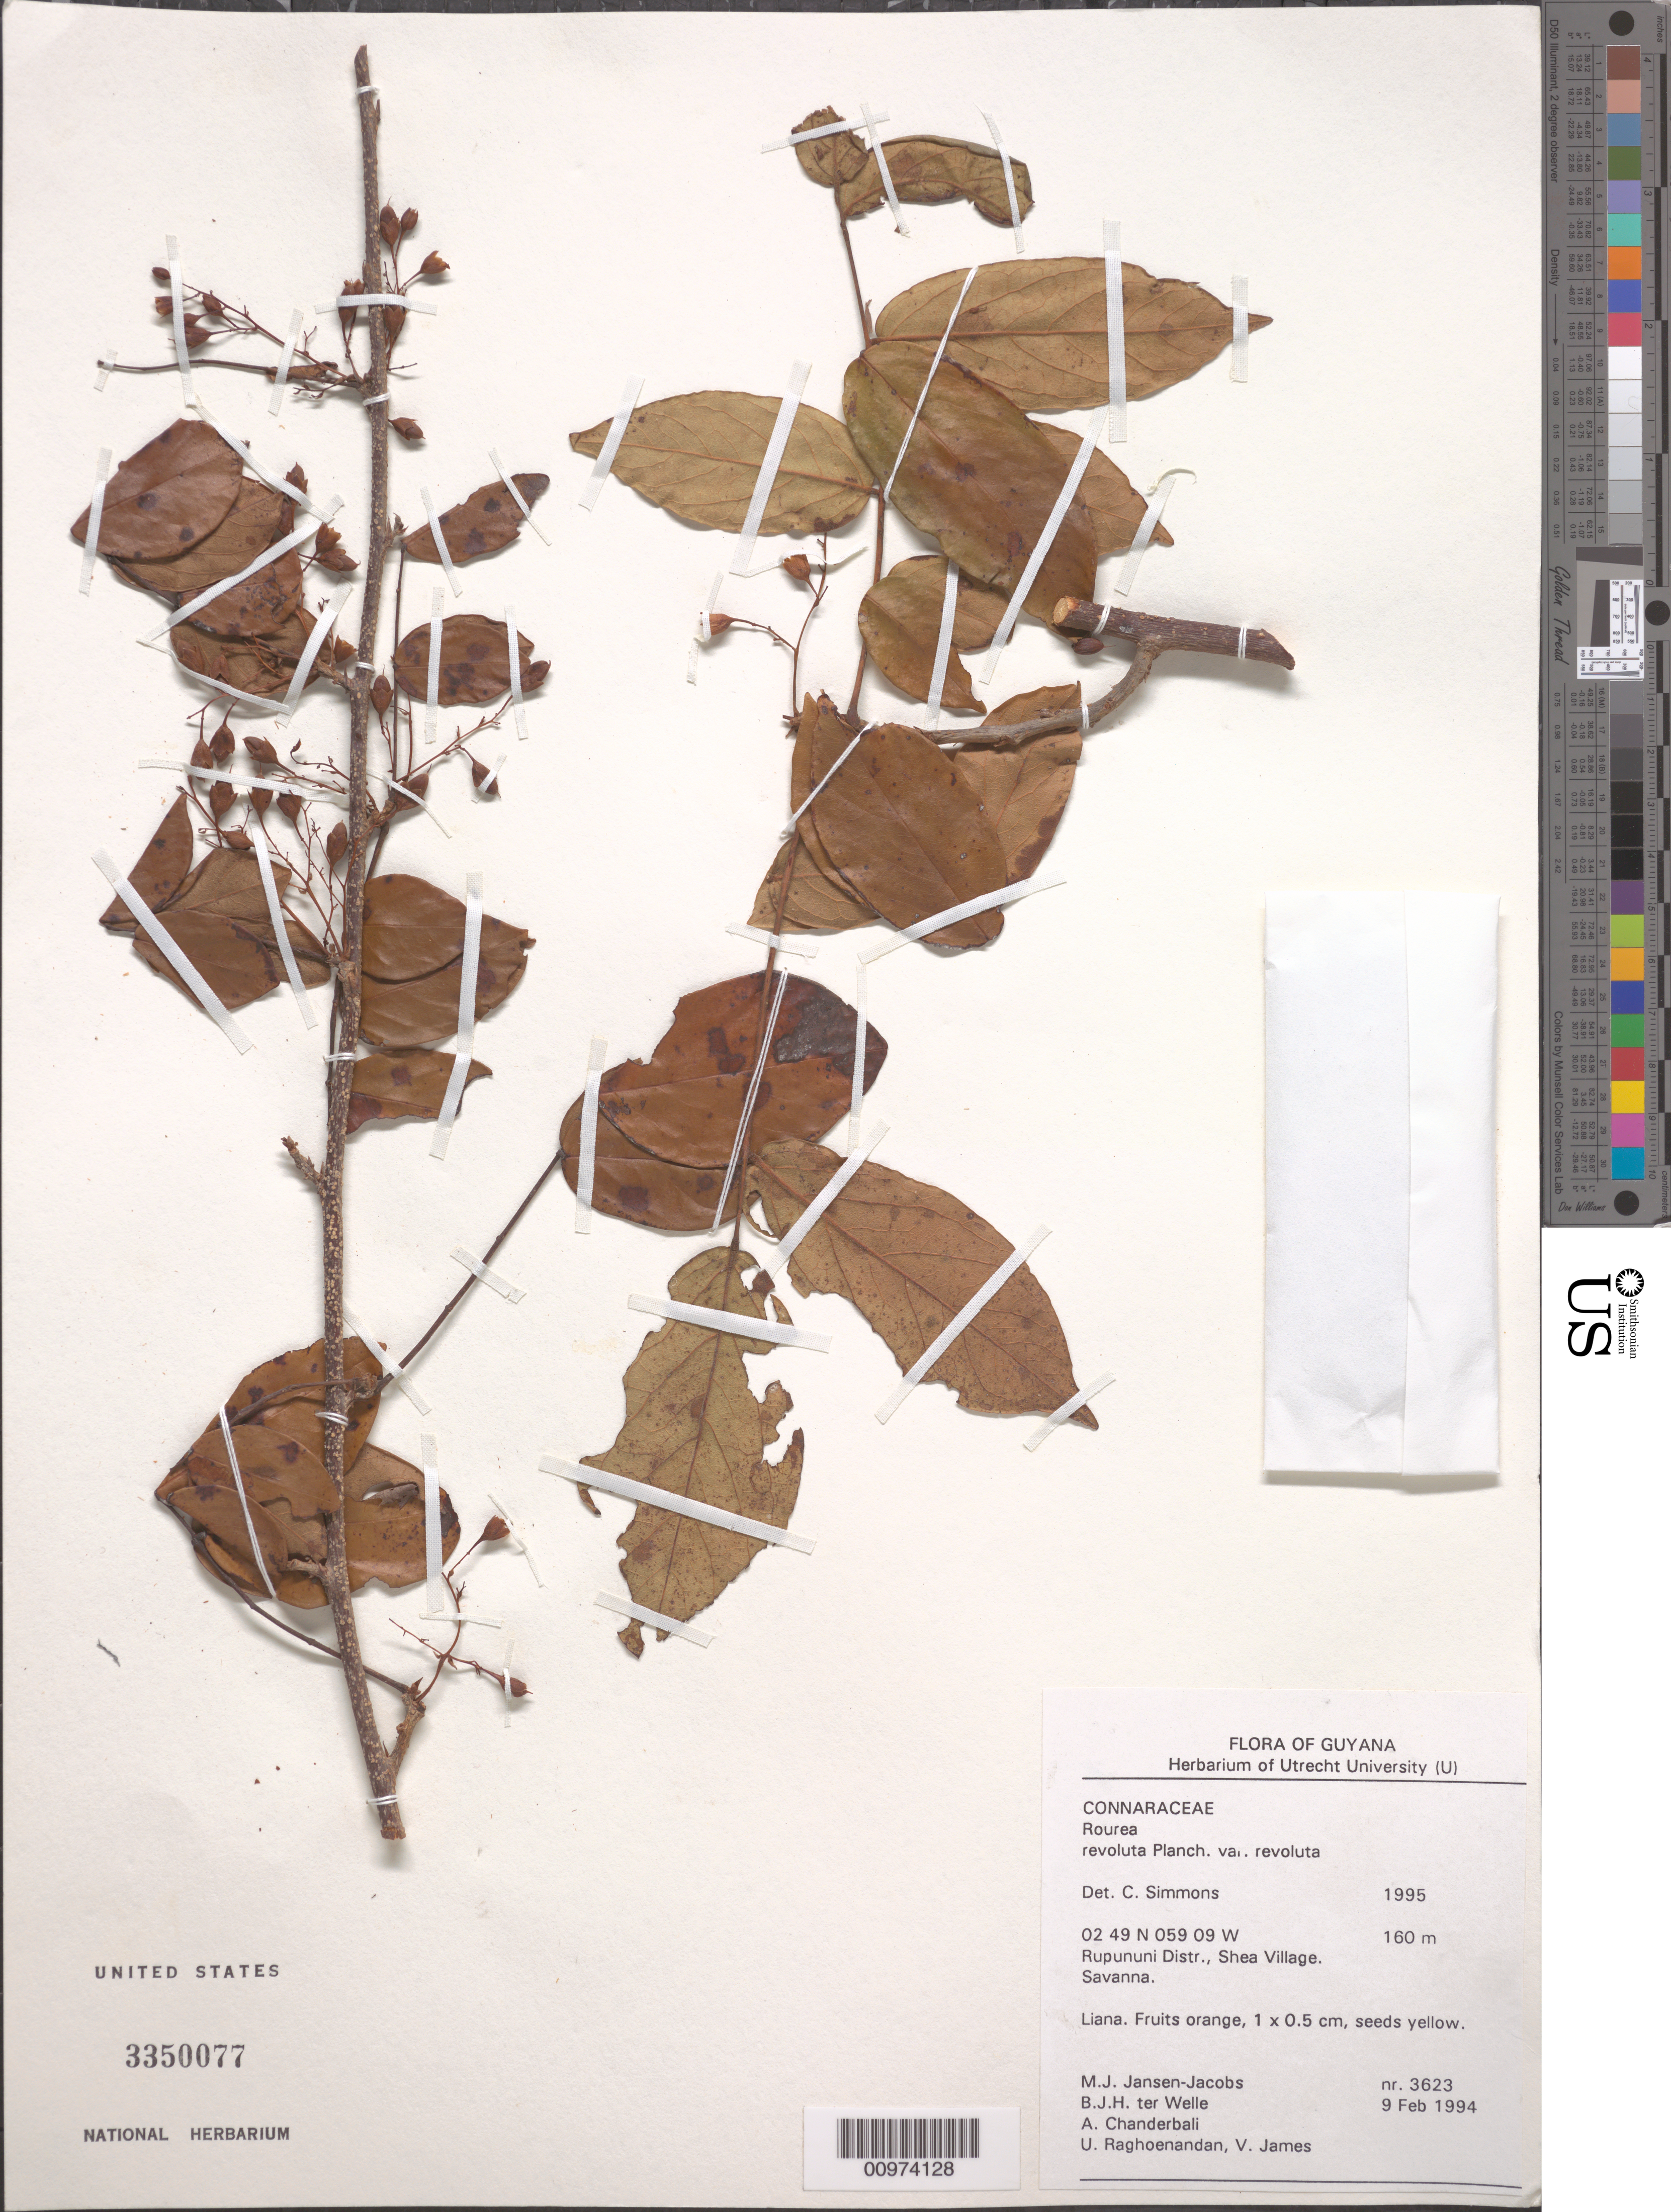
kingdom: Plantae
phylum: Tracheophyta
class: Magnoliopsida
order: Oxalidales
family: Connaraceae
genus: Rourea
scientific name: Rourea revoluta var. revoluta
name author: Planch.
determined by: Simmons, C.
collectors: M. J. Jansen-Jacobs, B. Welle, A. S. Chanderbali, U. Raghoenandan & V. James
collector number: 3623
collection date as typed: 9-Feb-94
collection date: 1994-02-09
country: Guyana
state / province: U. Takutu-U. Essequibo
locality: Shea Village, Rupununi Dist.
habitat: Savanna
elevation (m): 160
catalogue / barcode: US 3350077